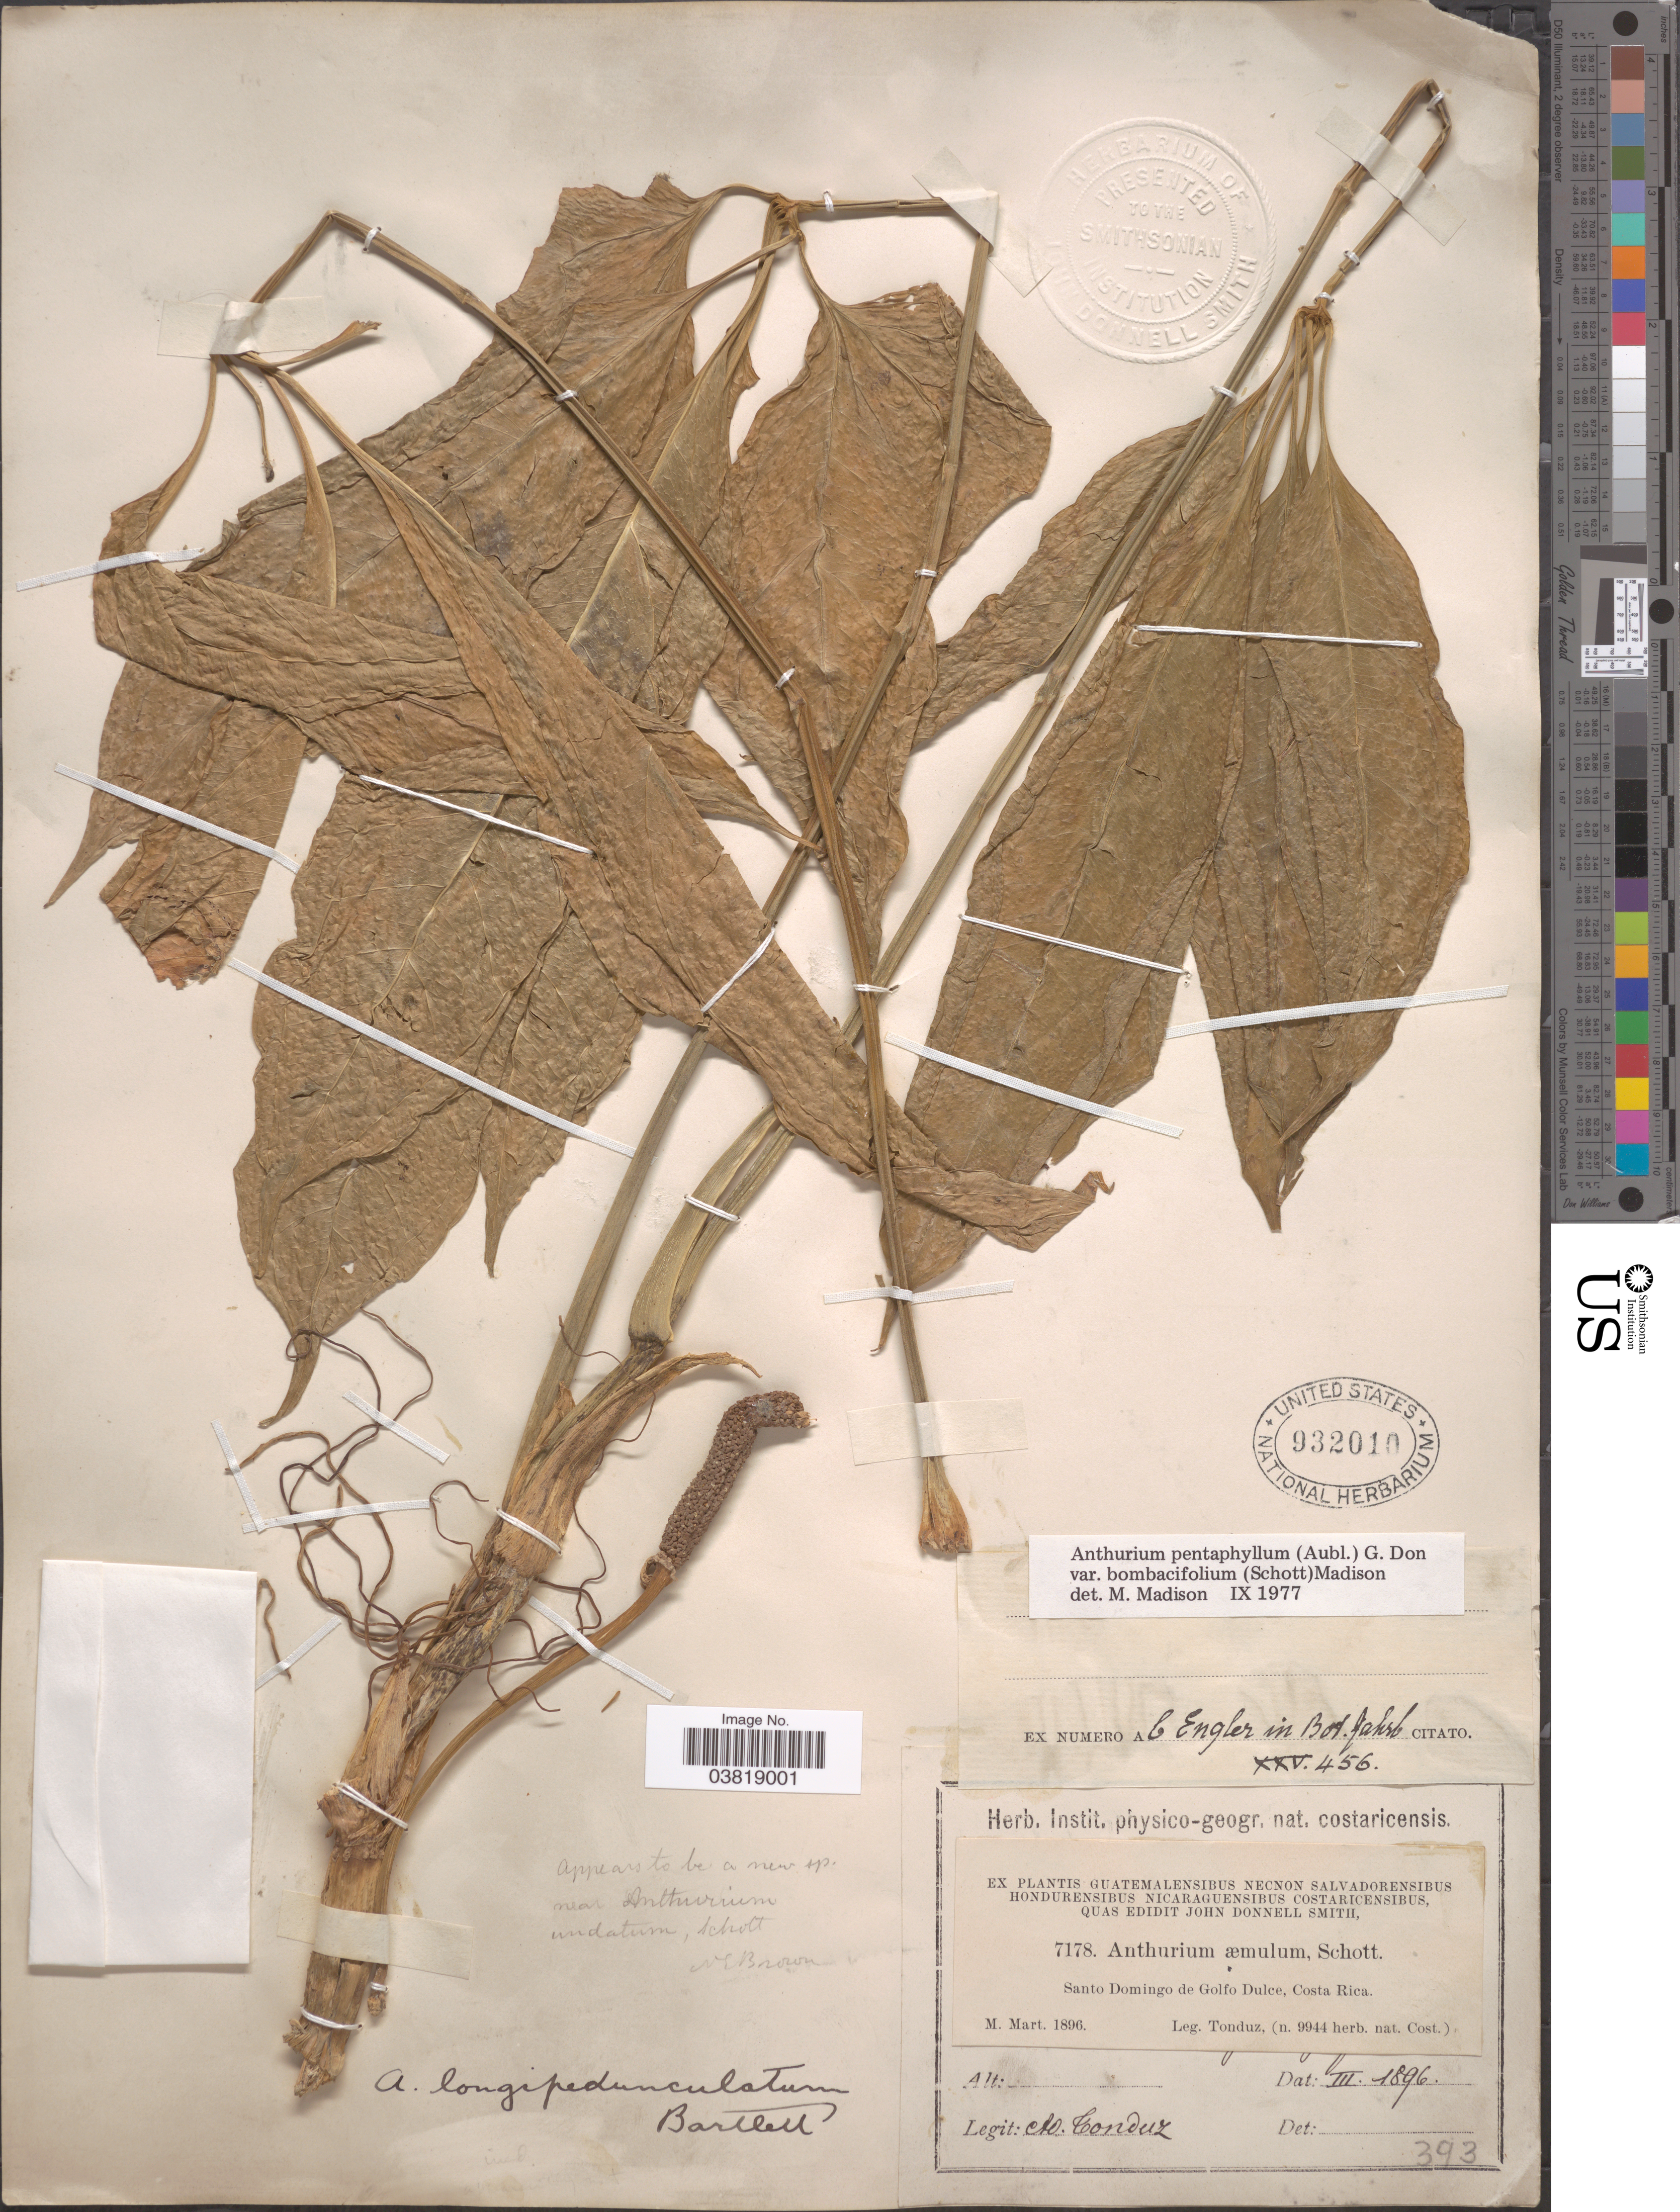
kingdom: Plantae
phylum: Tracheophyta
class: Liliopsida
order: Alismatales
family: Araceae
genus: Anthurium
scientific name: Anthurium pentaphyllum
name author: (Aubl.) G. Don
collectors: A. Tonduz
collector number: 7178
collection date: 1896-03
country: Costa Rica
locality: Santo Domingo de Golfo Dulce.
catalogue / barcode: US 932010